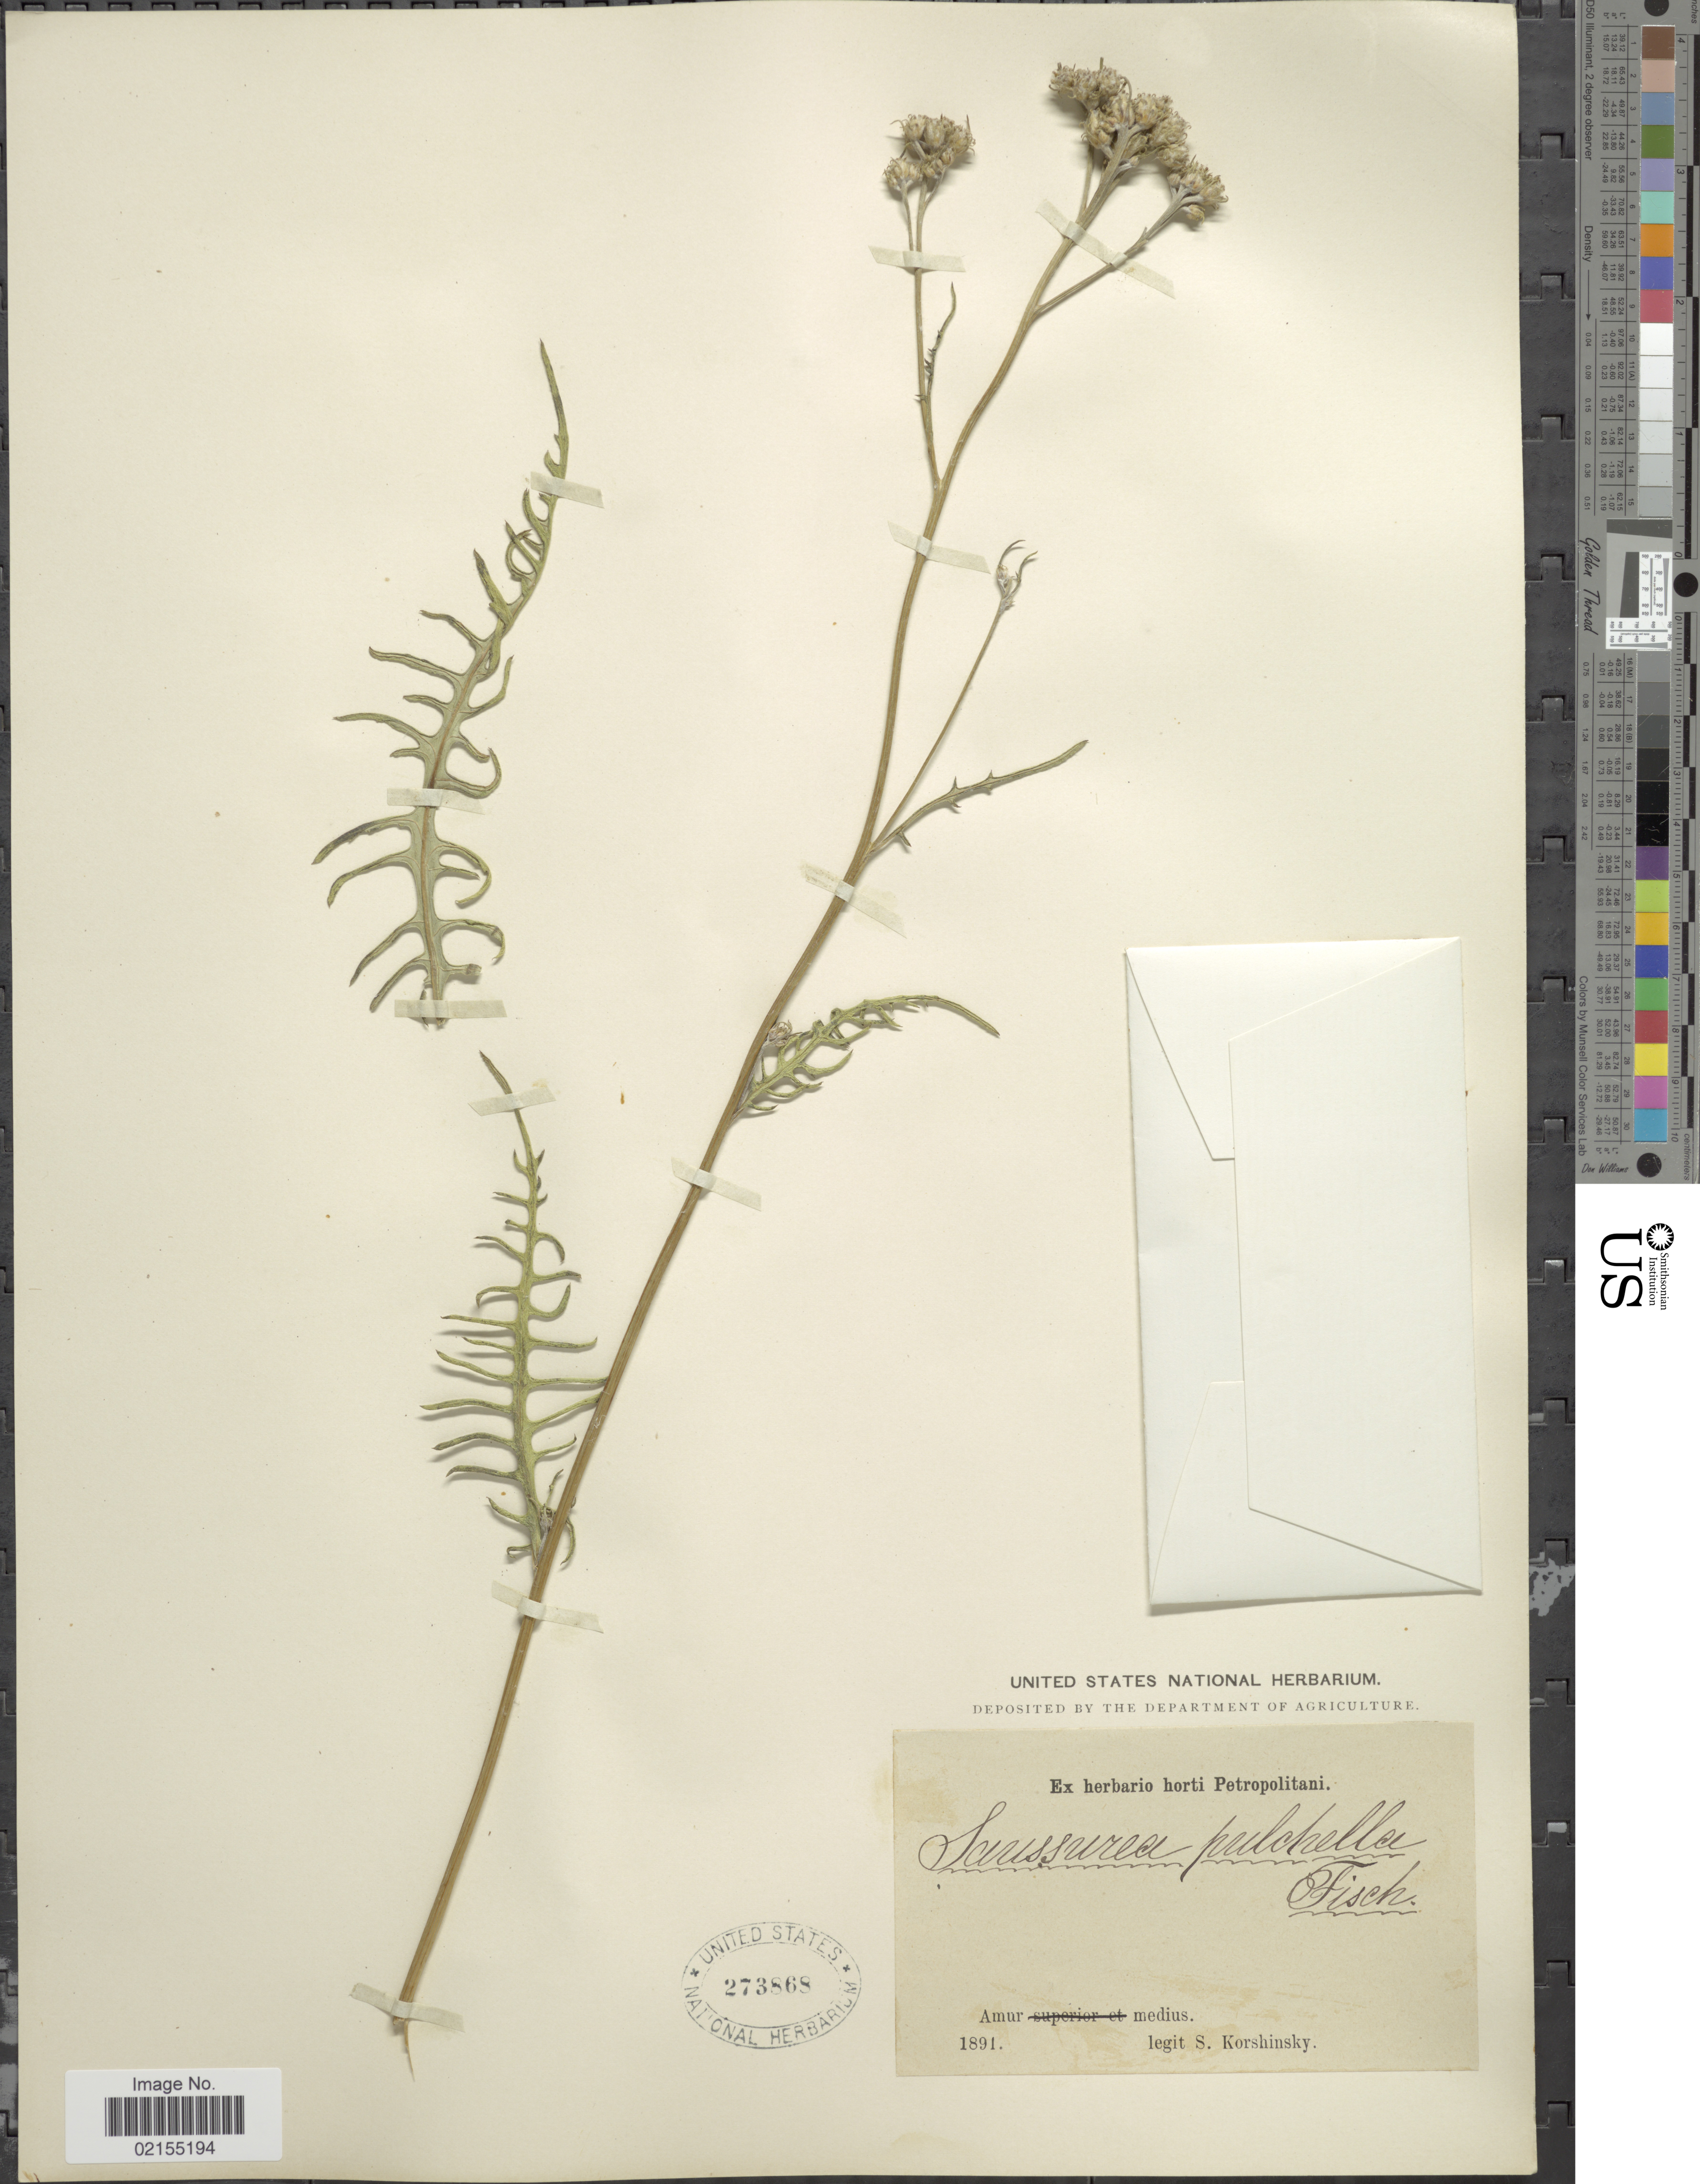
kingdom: Plantae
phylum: Tracheophyta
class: Magnoliopsida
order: Asterales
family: Asteraceae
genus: Saussurea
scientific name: Saussurea pulchella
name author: (Fisch.) Fisch.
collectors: S. I. Korshinsky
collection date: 1891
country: Russian Federation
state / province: Amur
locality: Amur medius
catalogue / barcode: US 273868